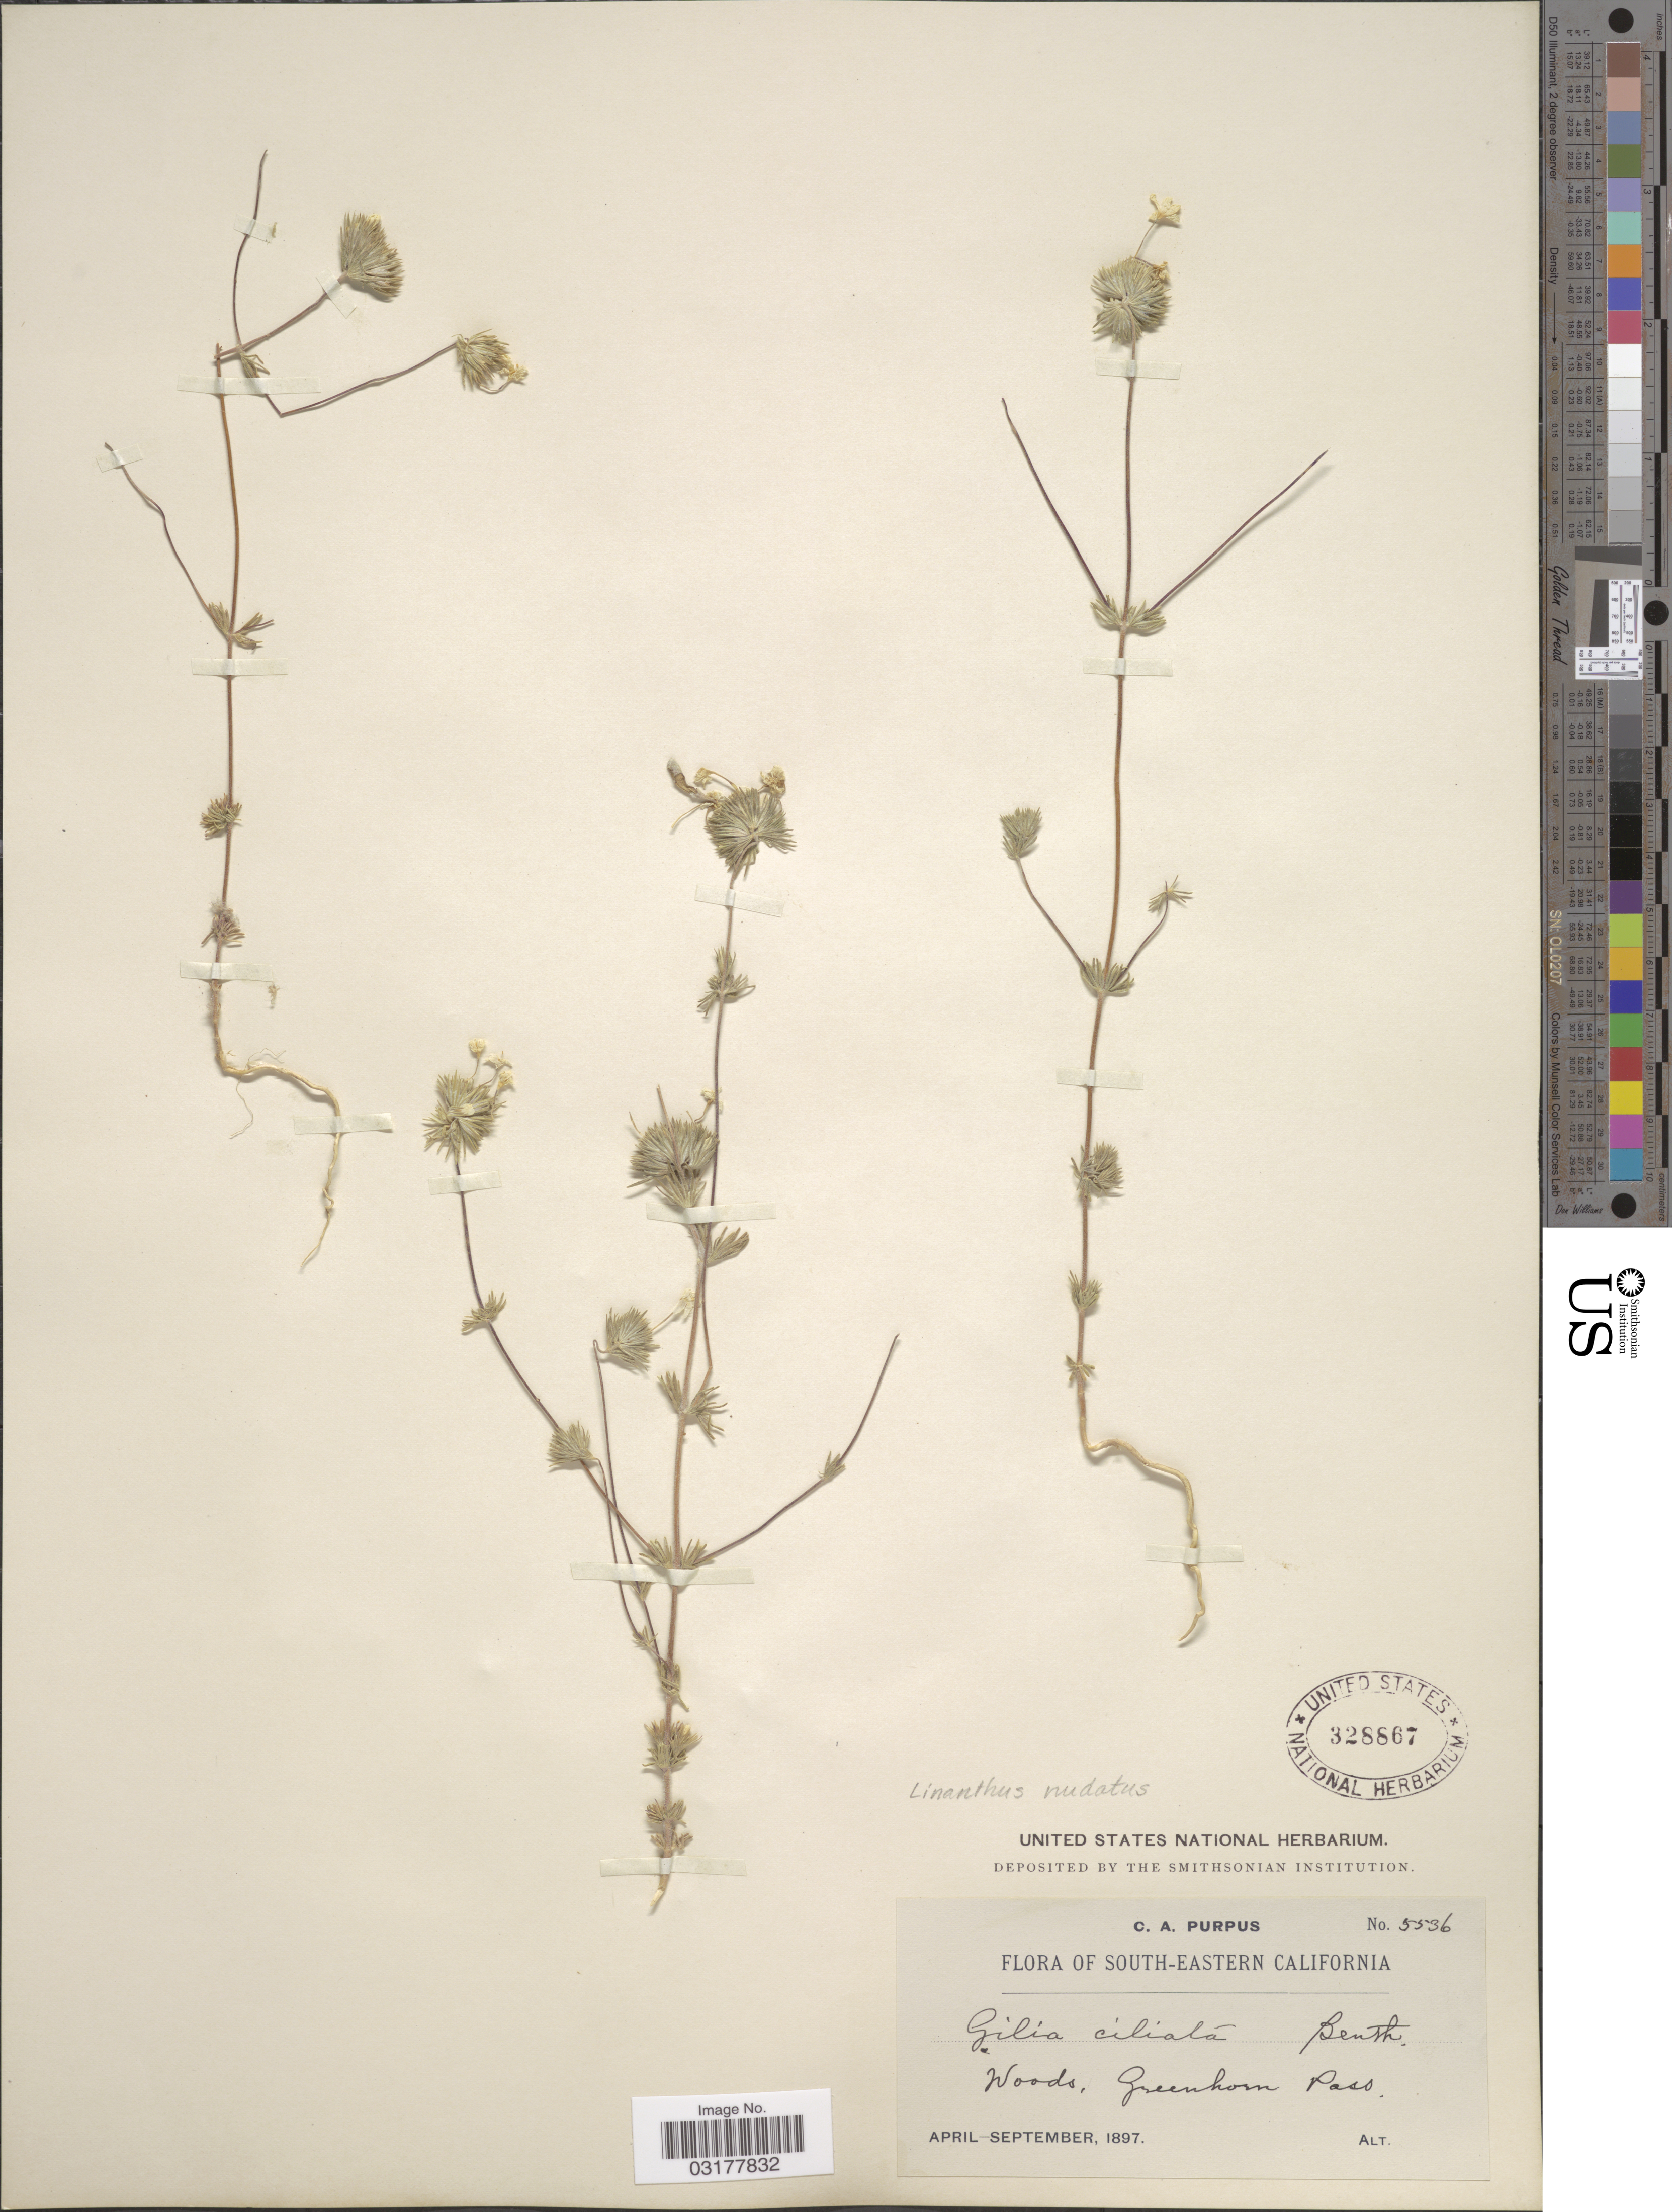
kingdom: Plantae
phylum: Tracheophyta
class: Magnoliopsida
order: Ericales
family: Polemoniaceae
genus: Leptosiphon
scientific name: Leptosiphon nudatus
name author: (Greene) J.M. Porter & L.A. Johnson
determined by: Strong, Mark T., (BOT), Smithsonian Institution - National Museum of Natural History (UNITED STATES)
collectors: C. A. Purpus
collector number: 5536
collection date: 1897-04/1897-09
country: United States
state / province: California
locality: South-eastern California. Woods, Greenhorn Pass.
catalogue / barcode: US 328867